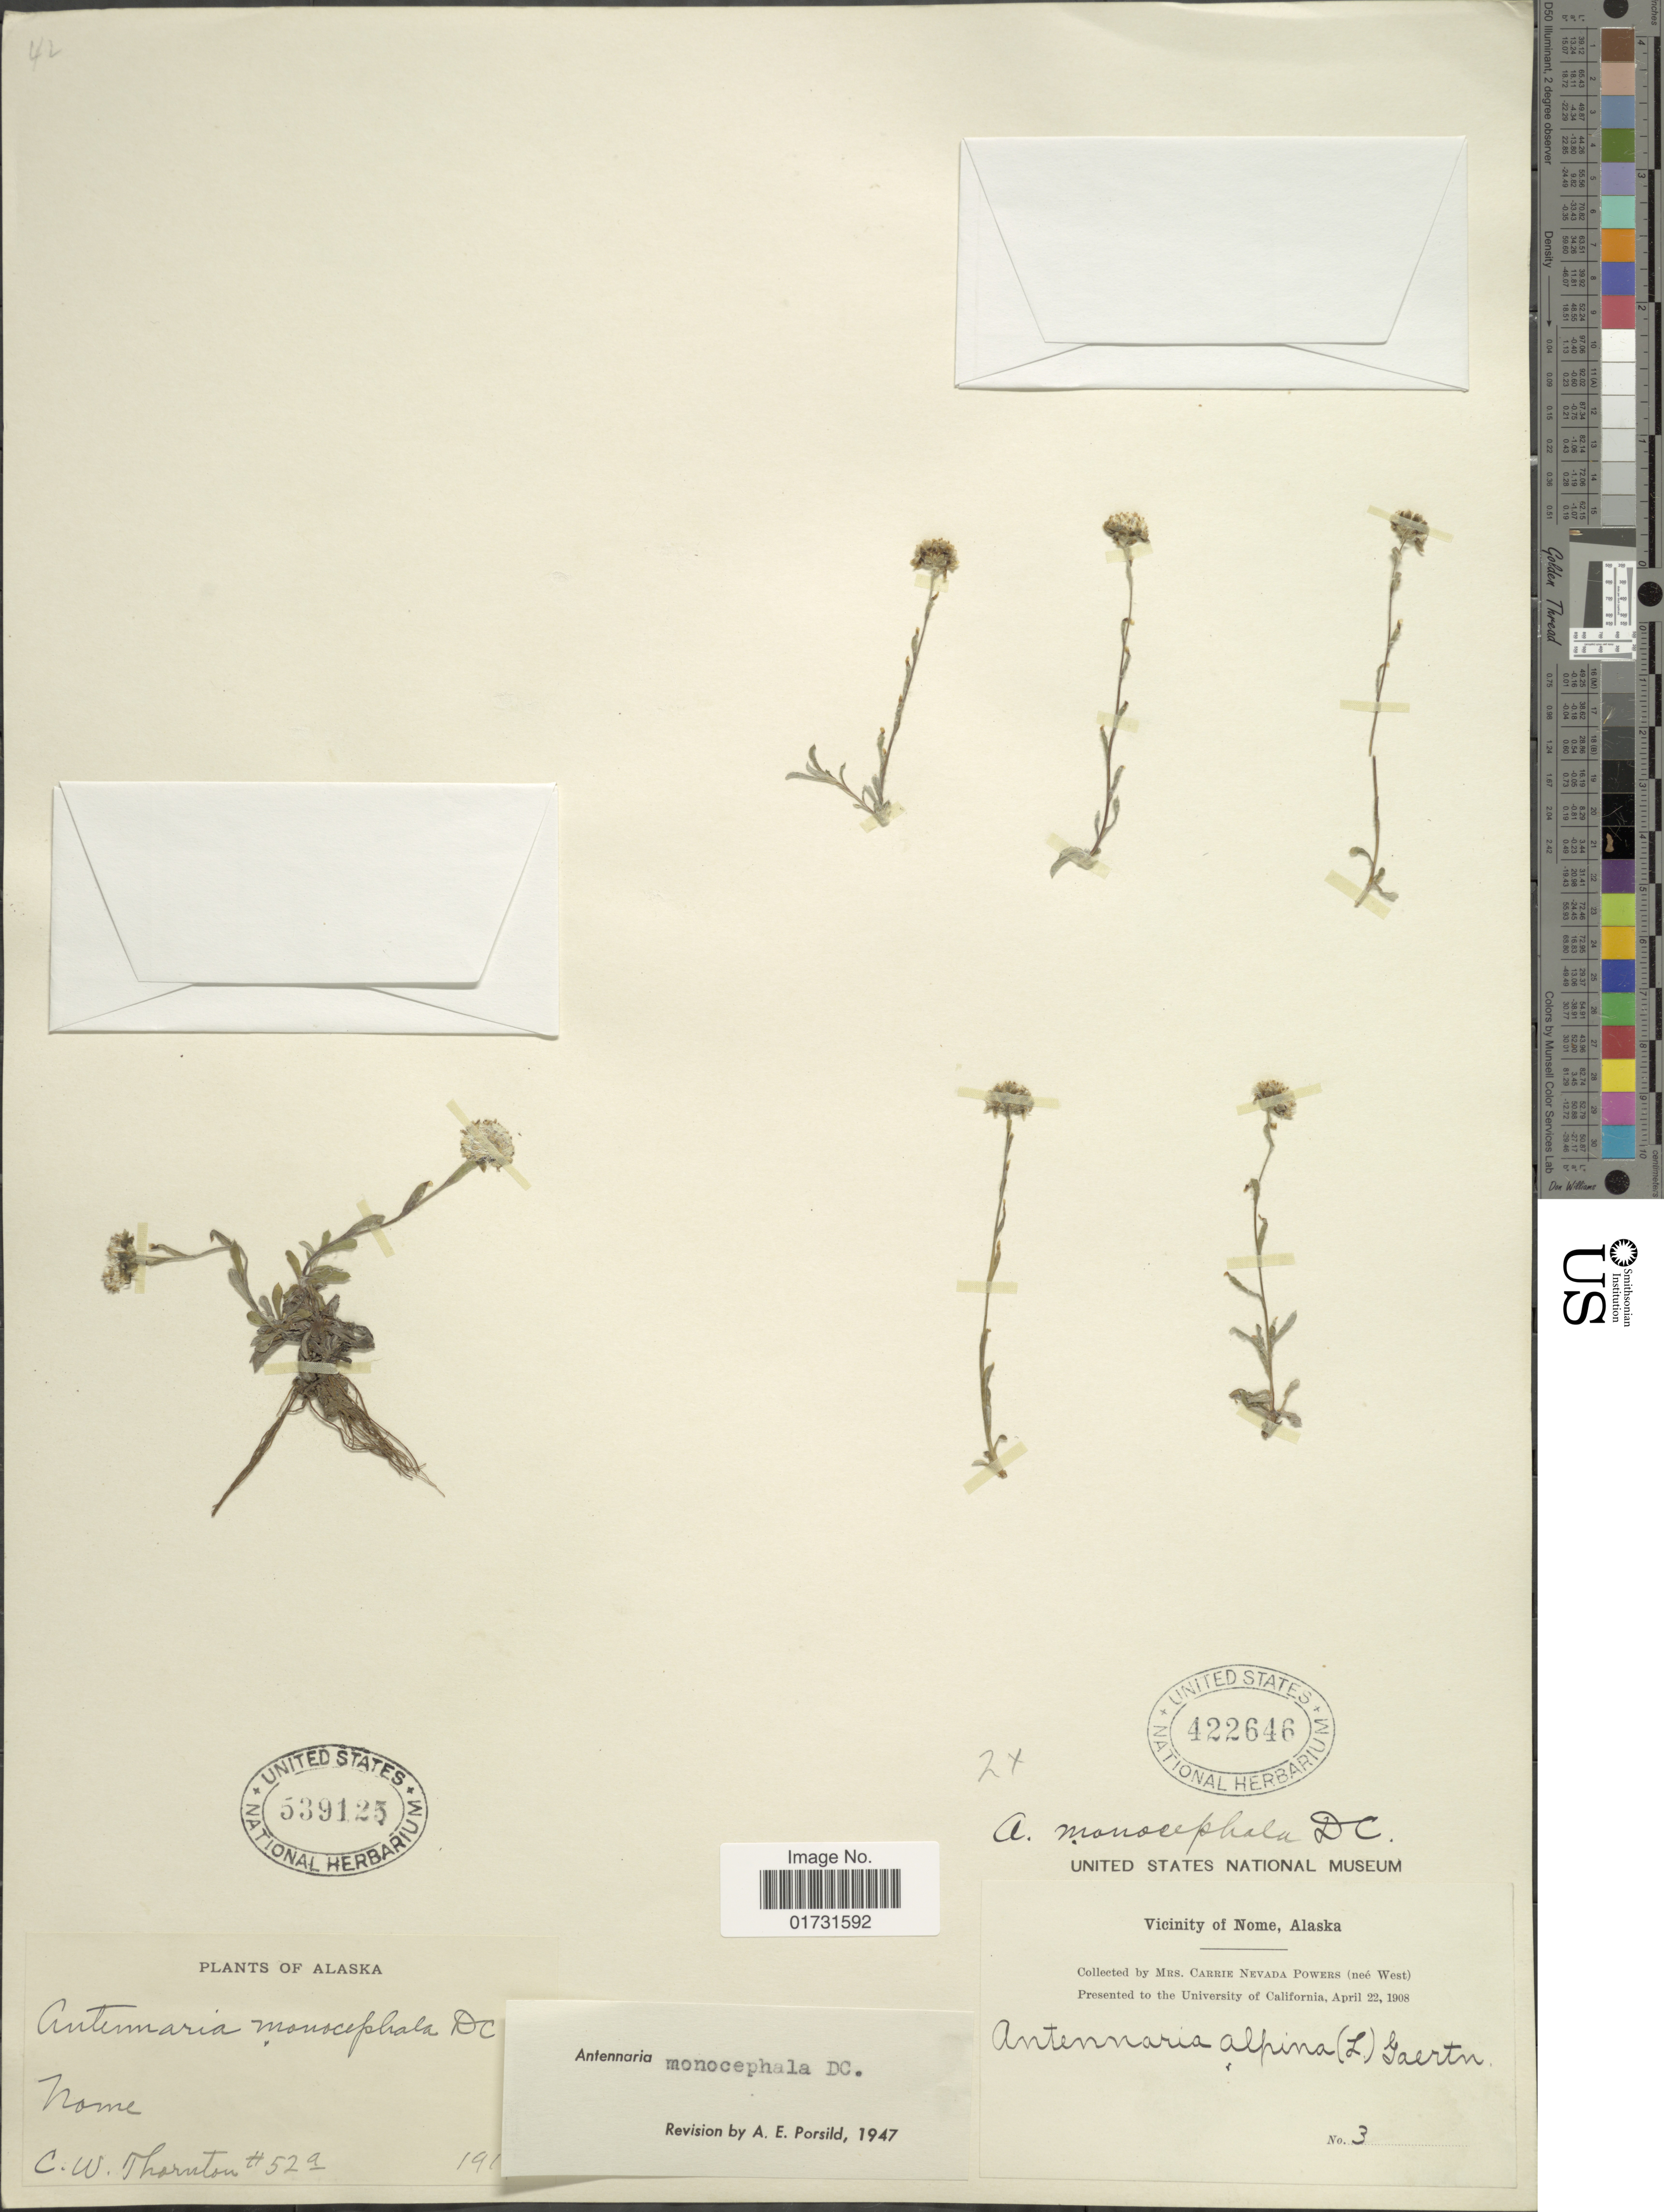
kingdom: Plantae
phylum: Tracheophyta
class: Magnoliopsida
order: Asterales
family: Asteraceae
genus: Antennaria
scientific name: Antennaria monocephala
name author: DC.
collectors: C. Powers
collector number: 3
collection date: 1908-04-22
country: United States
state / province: Alaska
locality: Vicinity of Nome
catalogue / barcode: US 422646